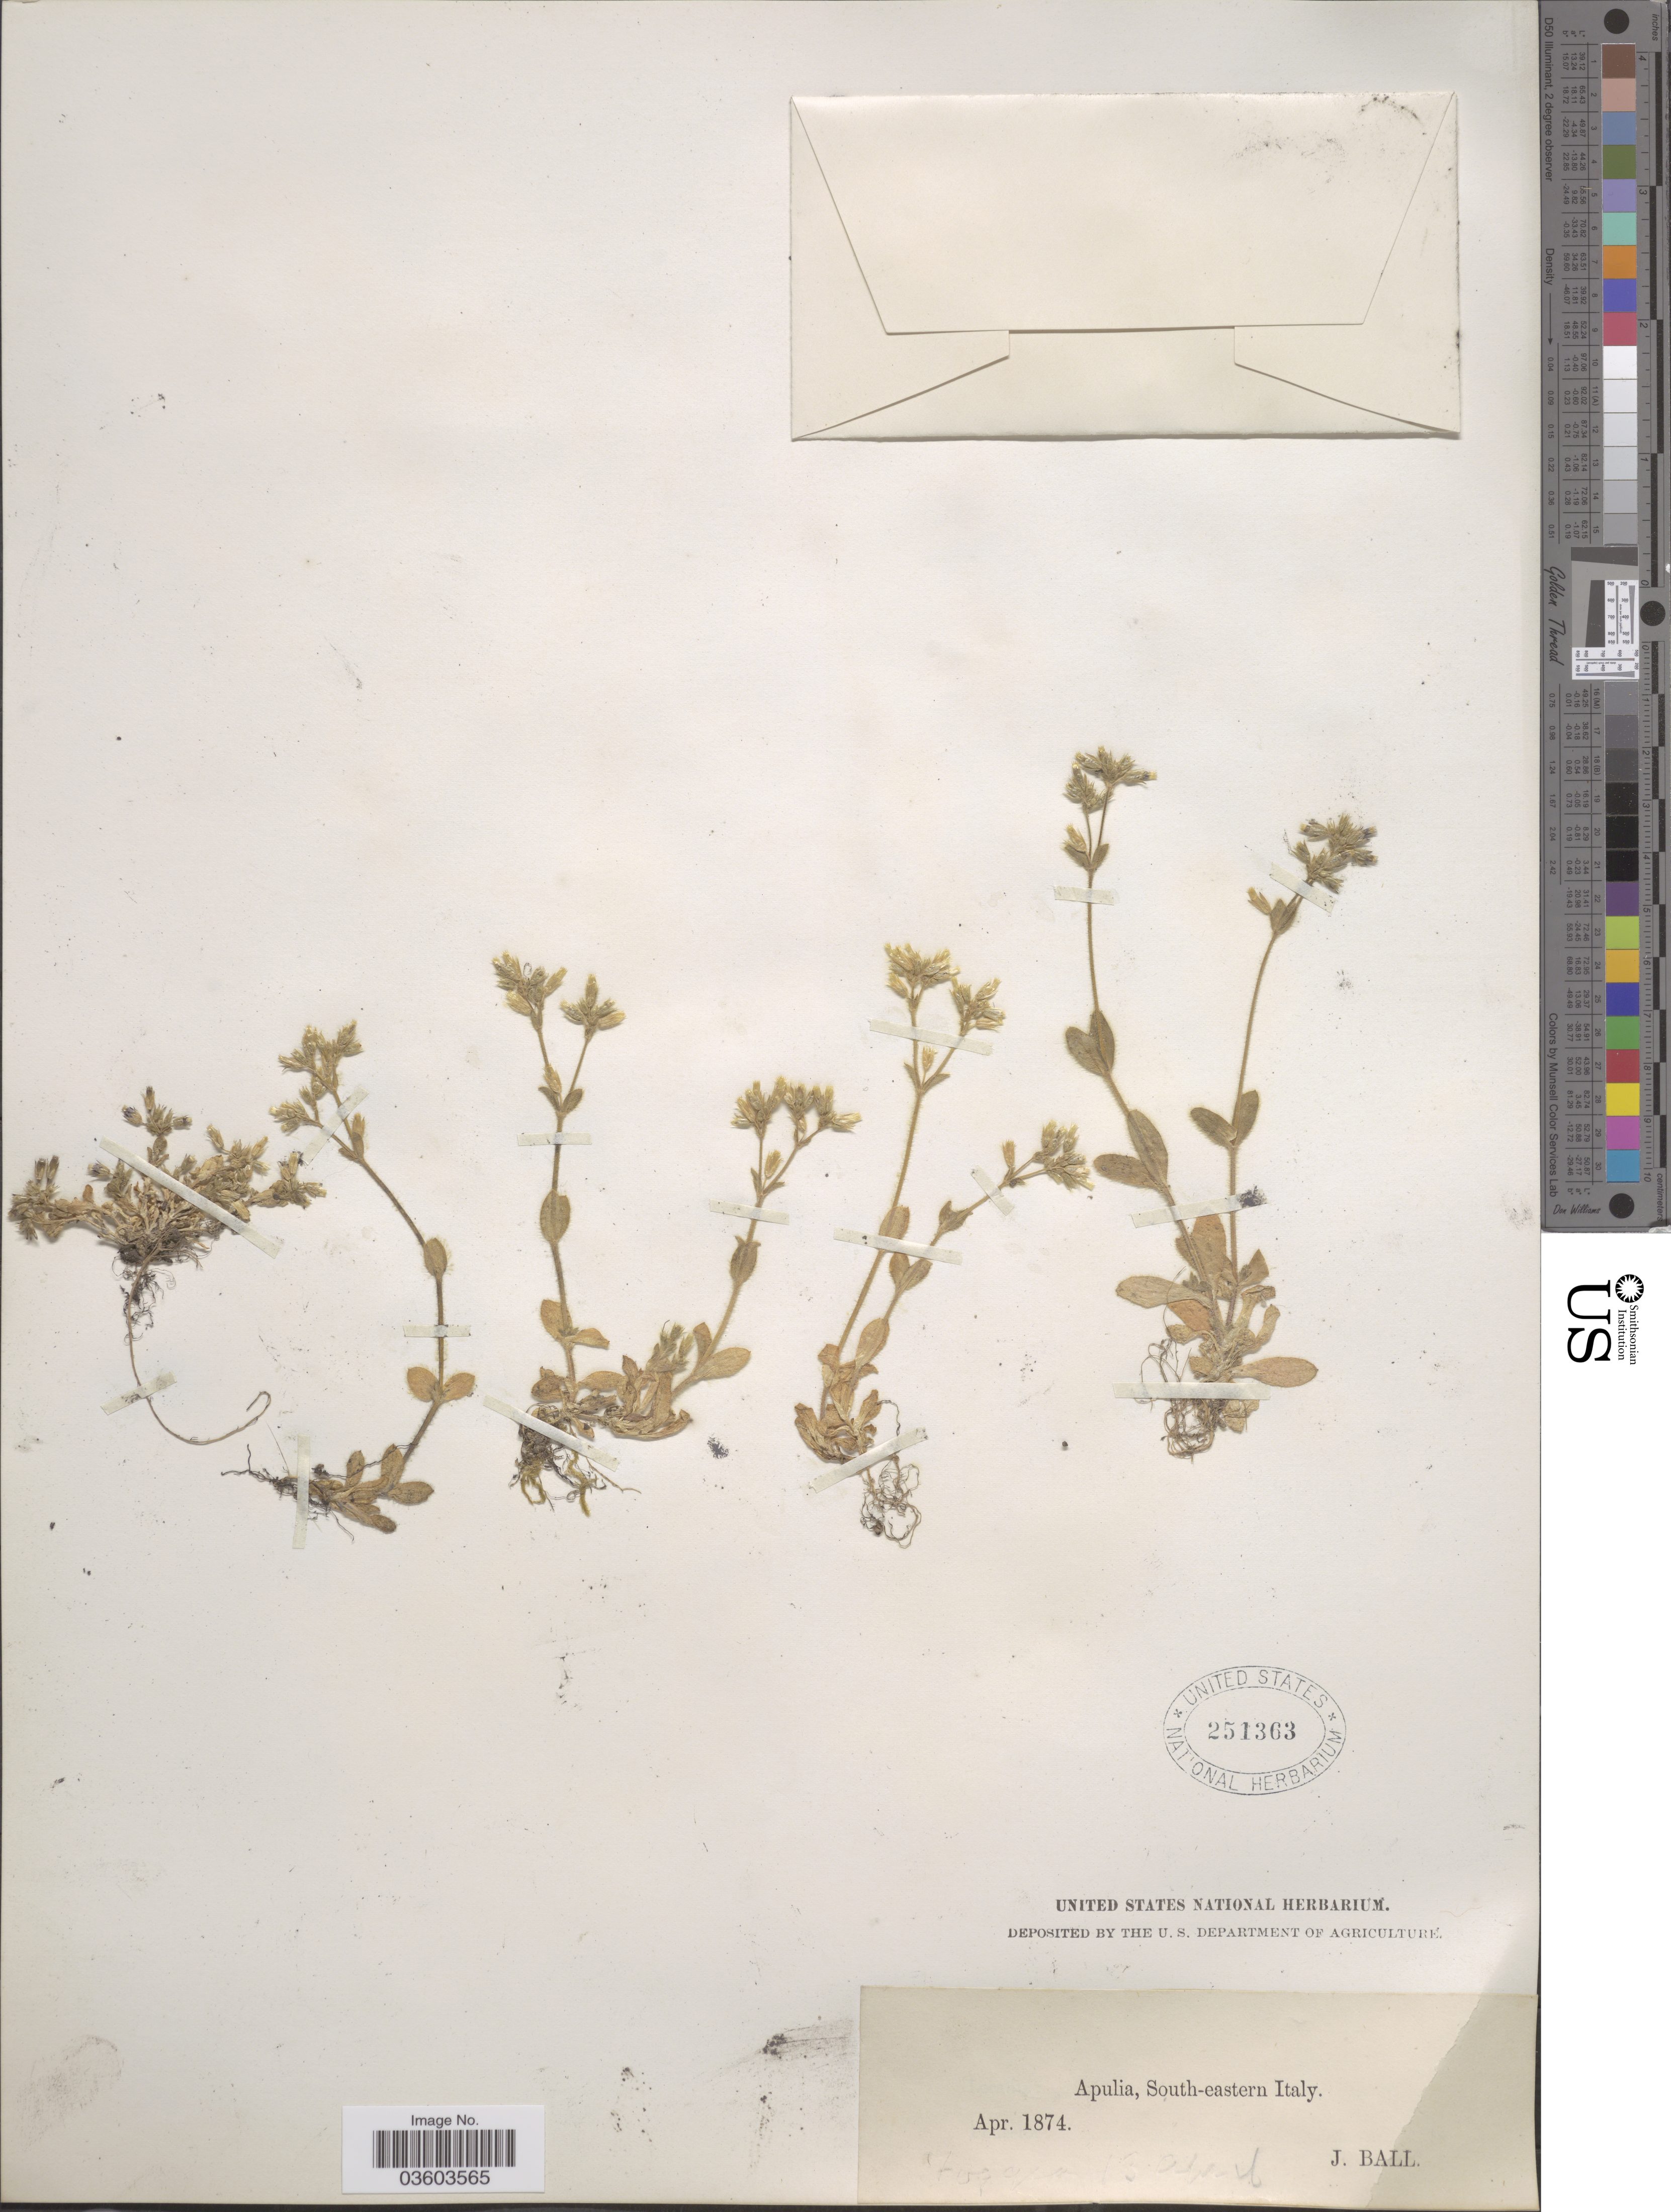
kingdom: Plantae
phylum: Tracheophyta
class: Magnoliopsida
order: Caryophyllales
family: Caryophyllaceae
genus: Cerastium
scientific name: Cerastium sp.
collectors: J. Ball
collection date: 1874-04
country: Italy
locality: Apulia, South-eastern Italy.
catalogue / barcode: US 251363